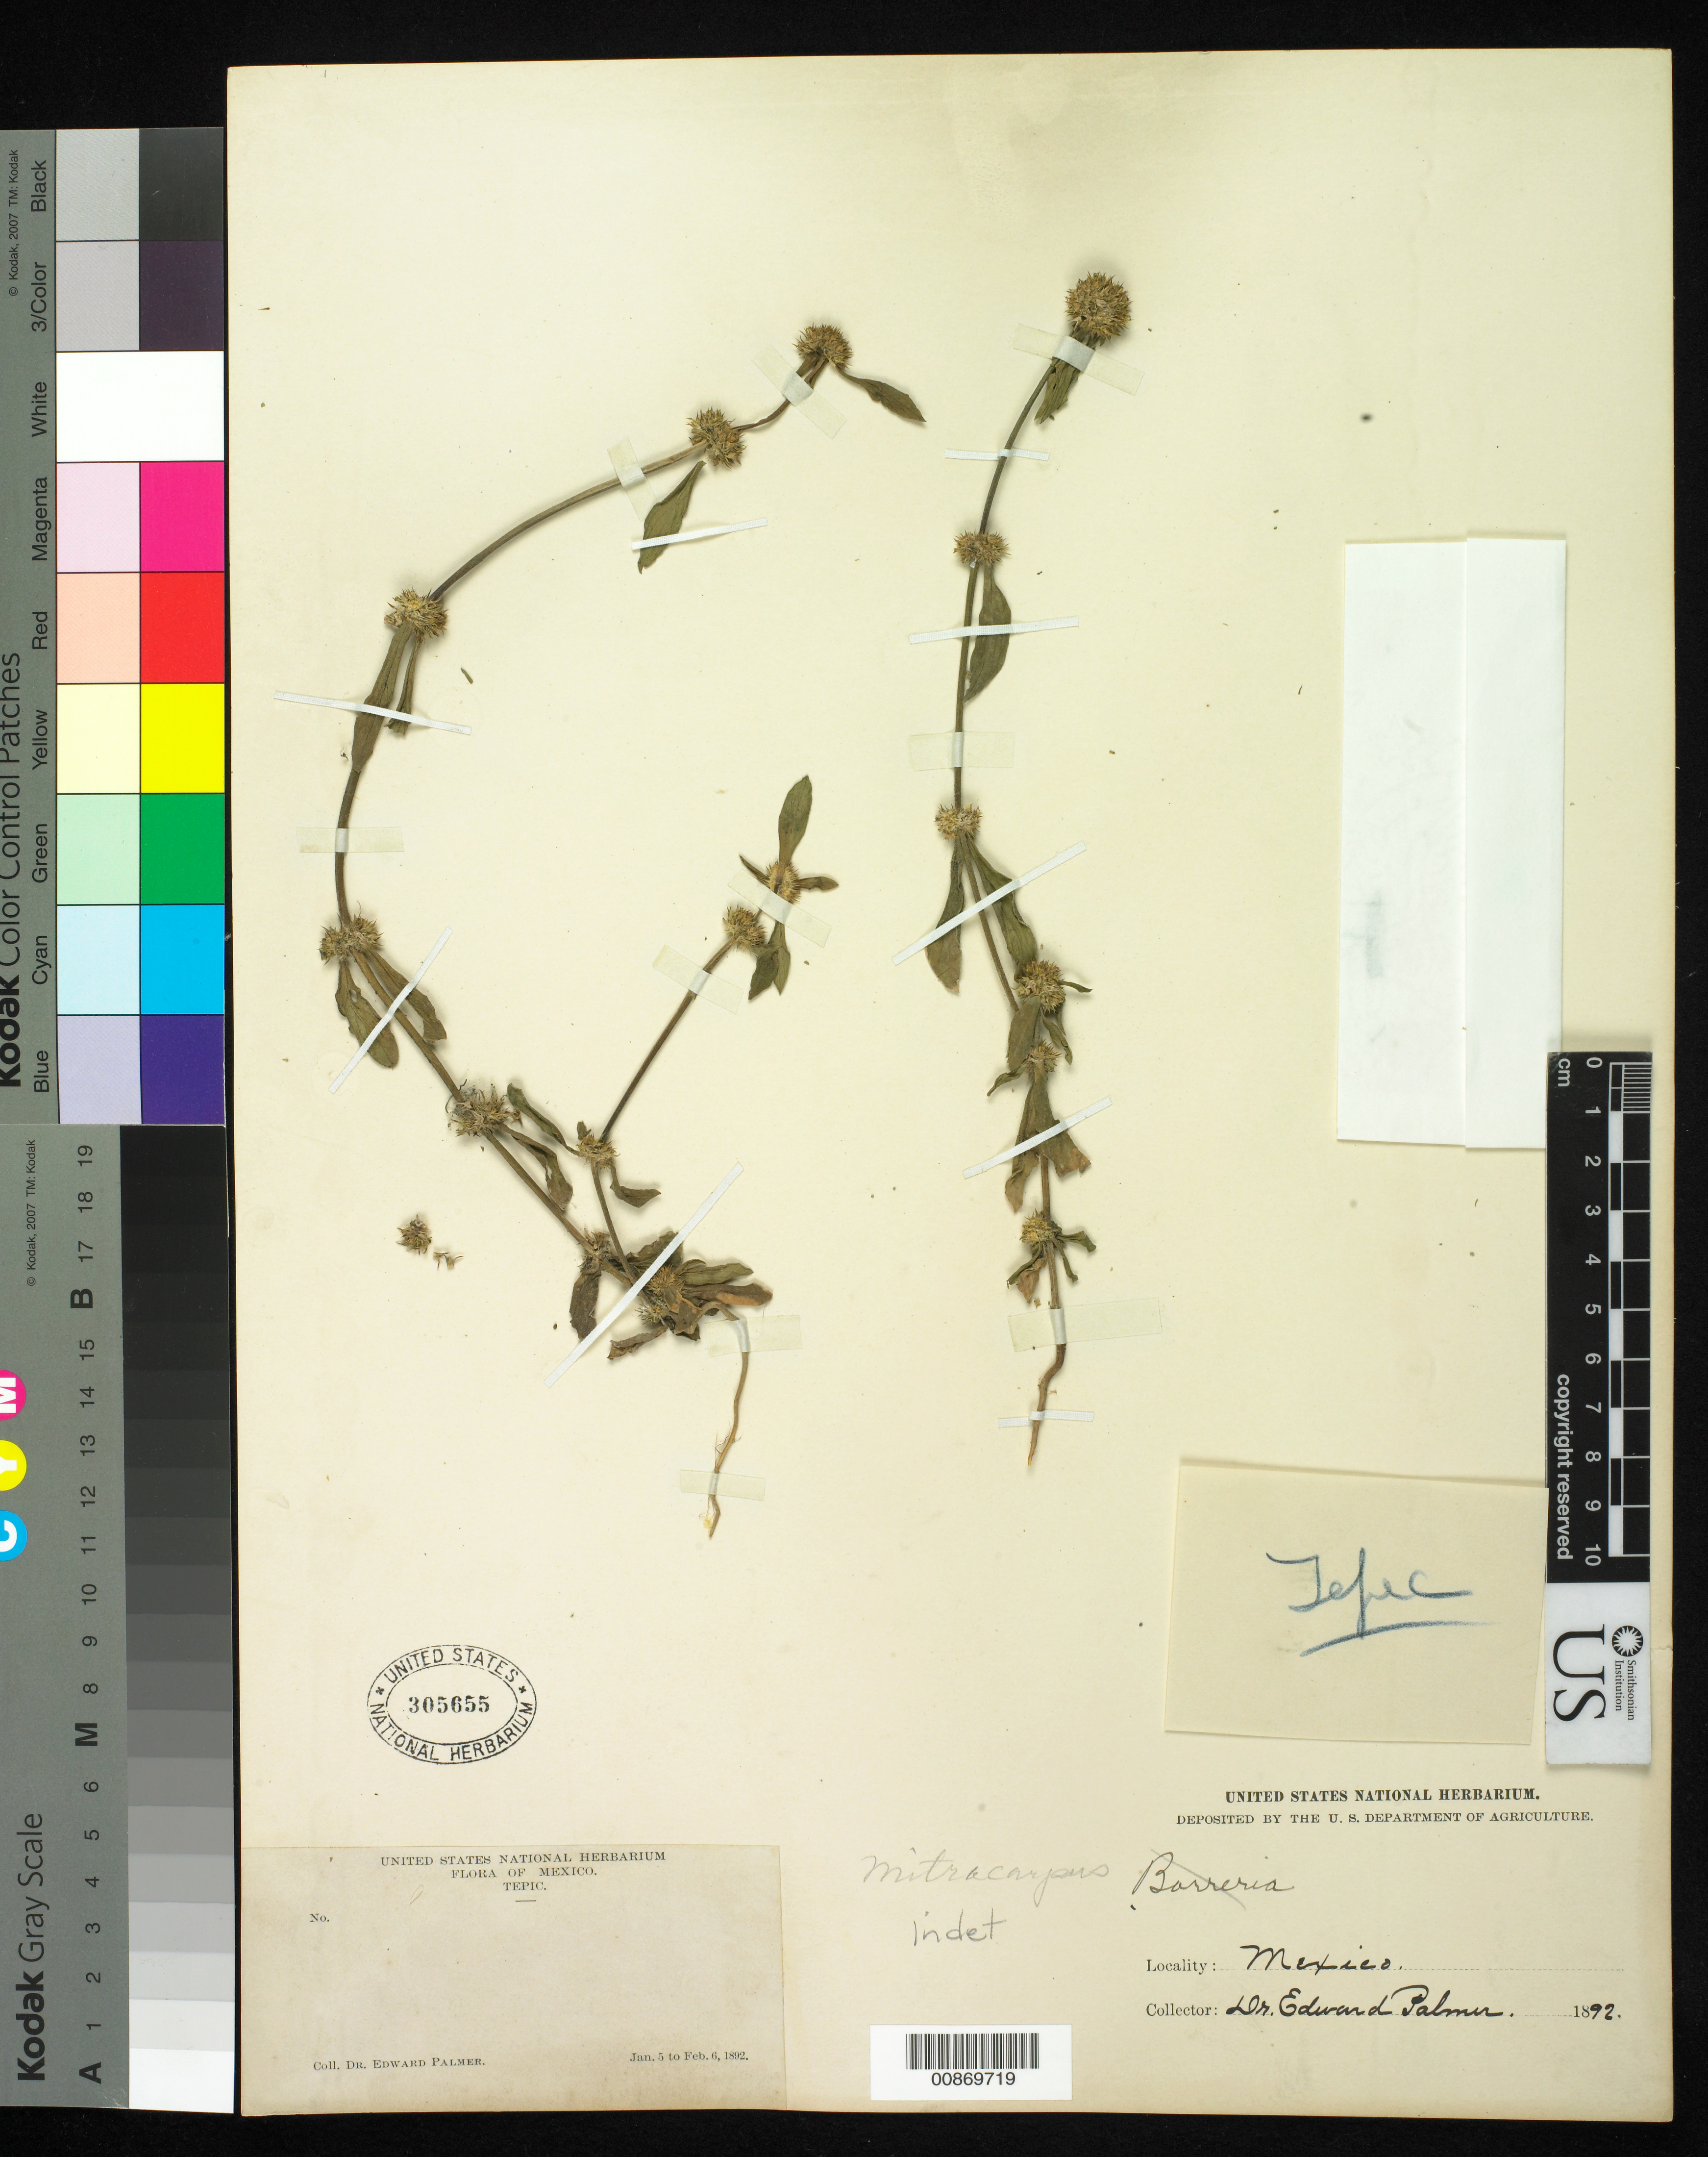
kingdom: Plantae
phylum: Tracheophyta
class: Magnoliopsida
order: Gentianales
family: Rubiaceae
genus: Mitracarpus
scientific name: Mitracarpus sp.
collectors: E. Palmer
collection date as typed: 05 Jan 1892 to 06 Feb 1892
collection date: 1892-01-05/1892-02-06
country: Mexico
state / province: Nayarit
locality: Tepic, Nayarit.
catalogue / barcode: US 305655